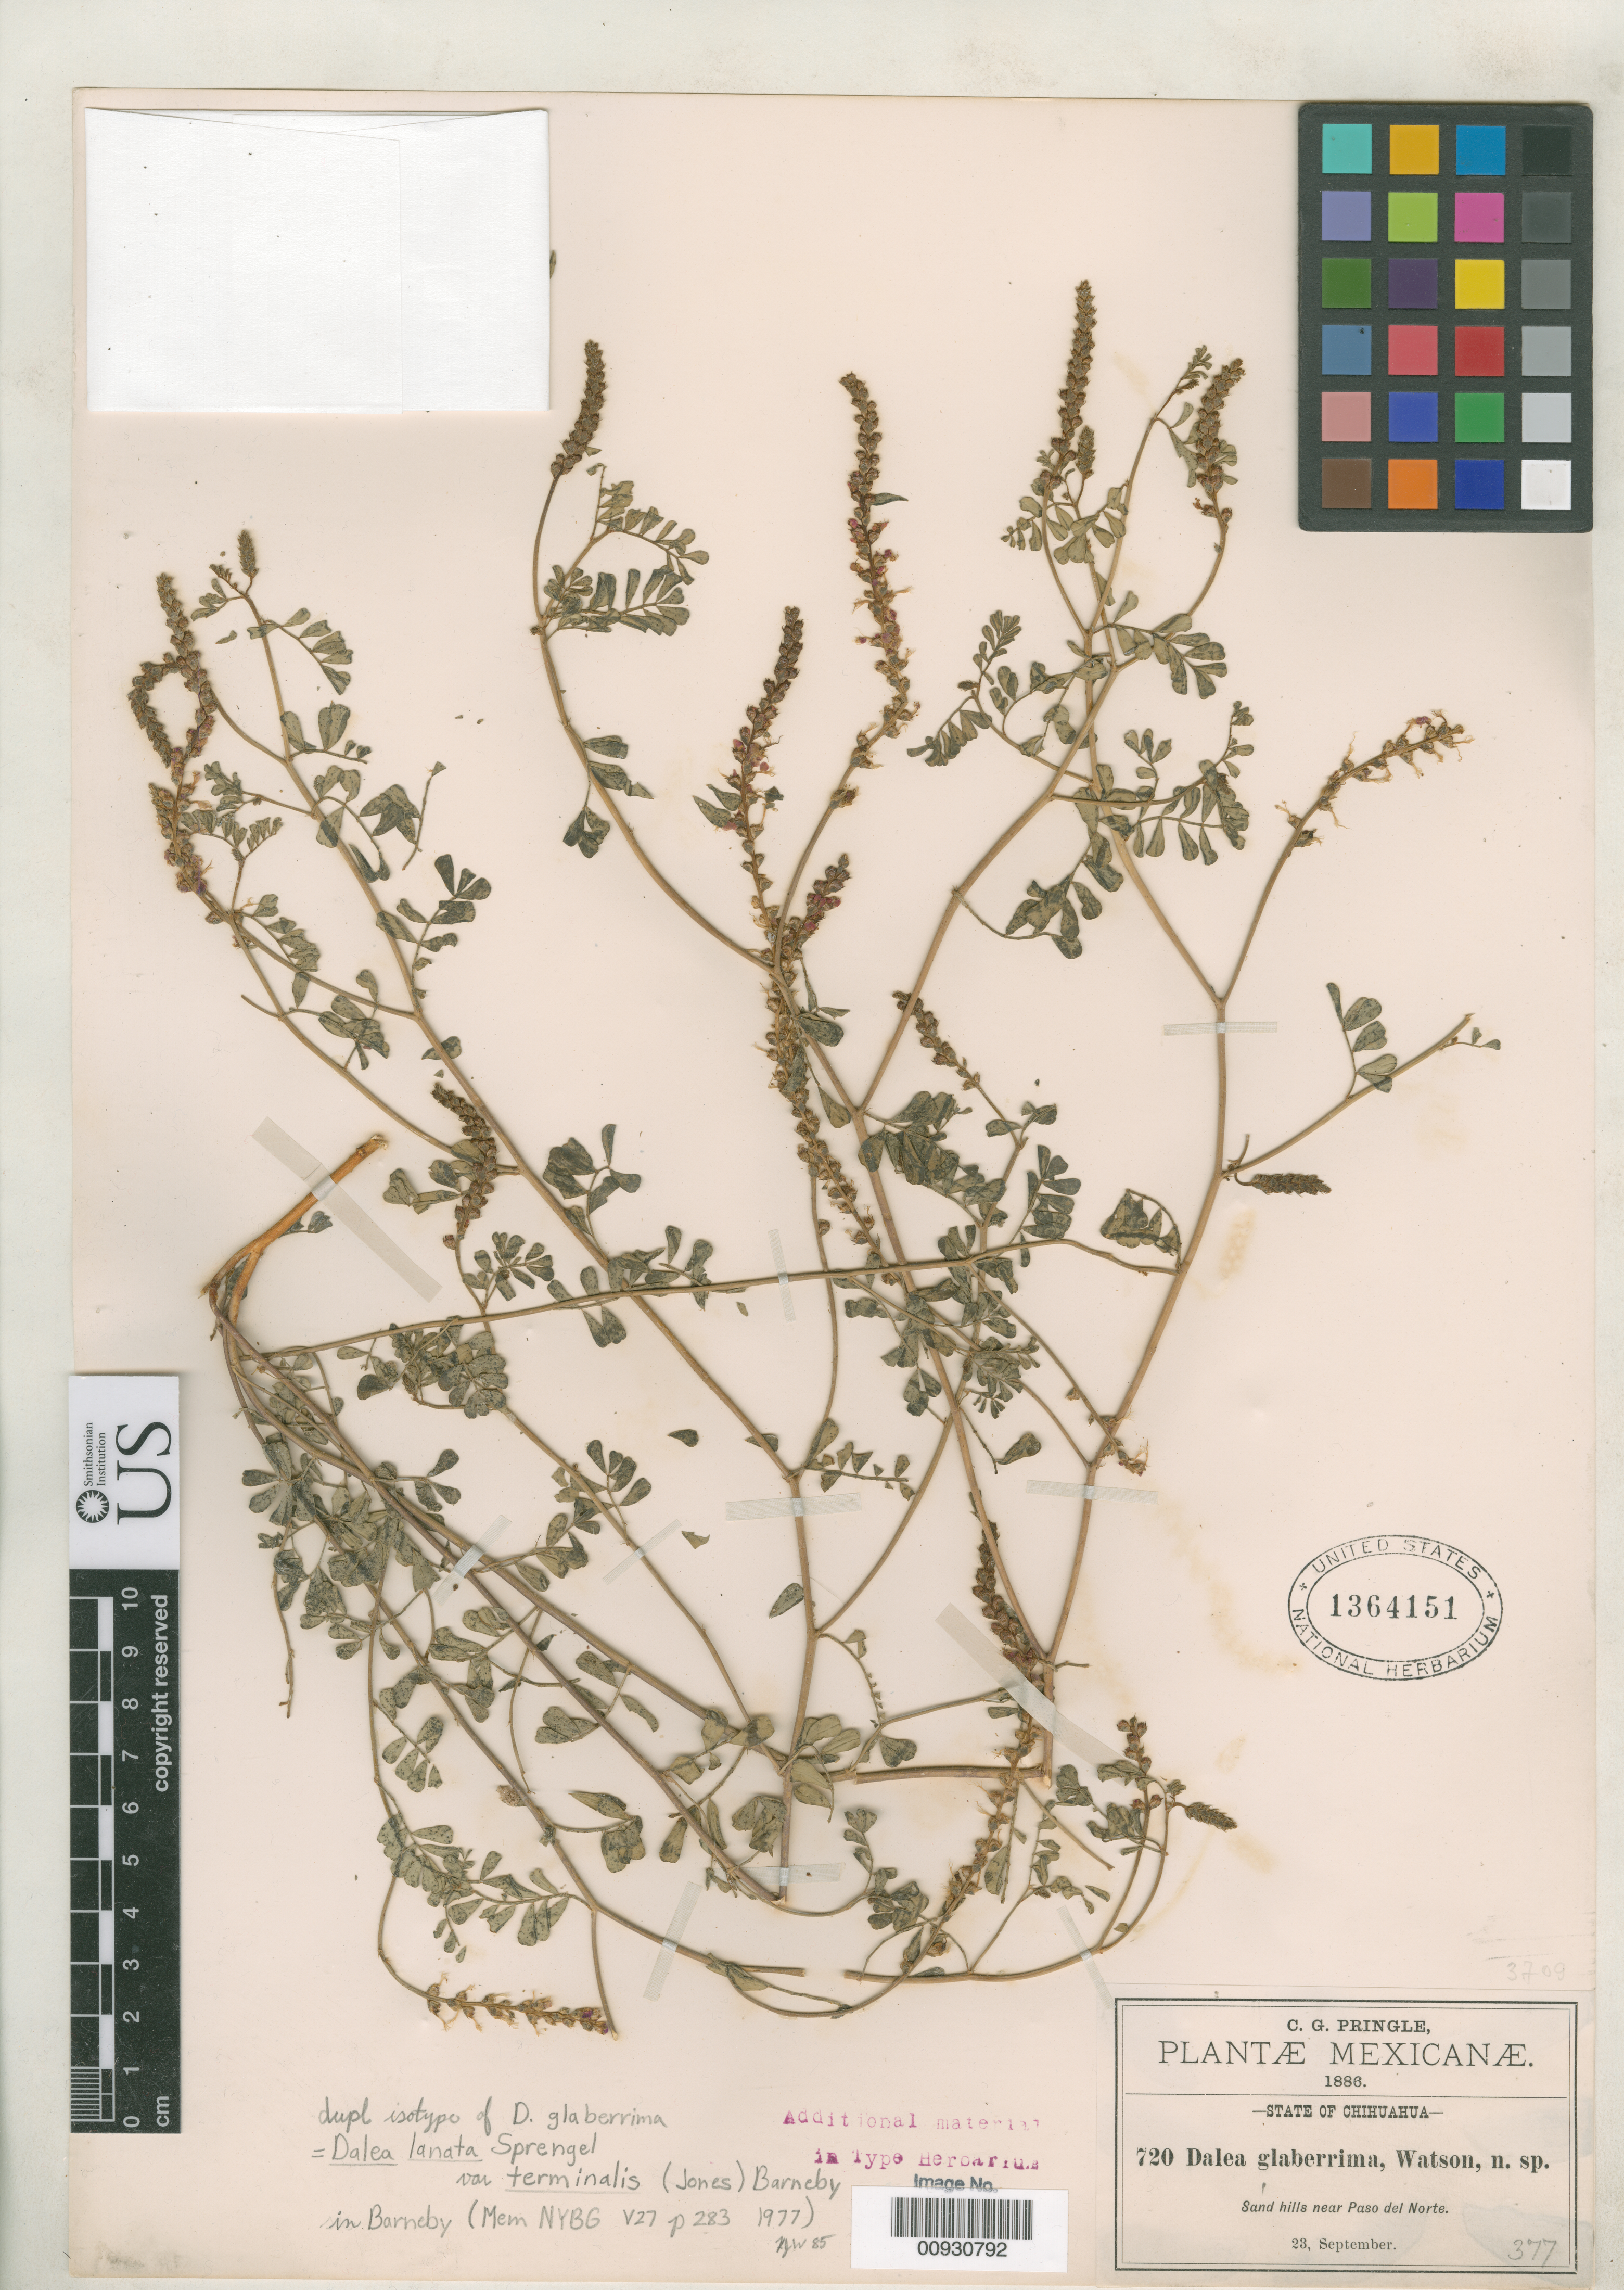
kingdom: Plantae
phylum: Tracheophyta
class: Magnoliopsida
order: Fabales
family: Fabaceae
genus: Dalea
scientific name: Dalea glaberrima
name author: S. Watson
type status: Isotype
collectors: C. G. Pringle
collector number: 720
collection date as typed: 23 Sep 1886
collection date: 1886-09-23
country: Mexico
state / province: Chihuahua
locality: South of Paso del Norte.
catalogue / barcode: US 1364151